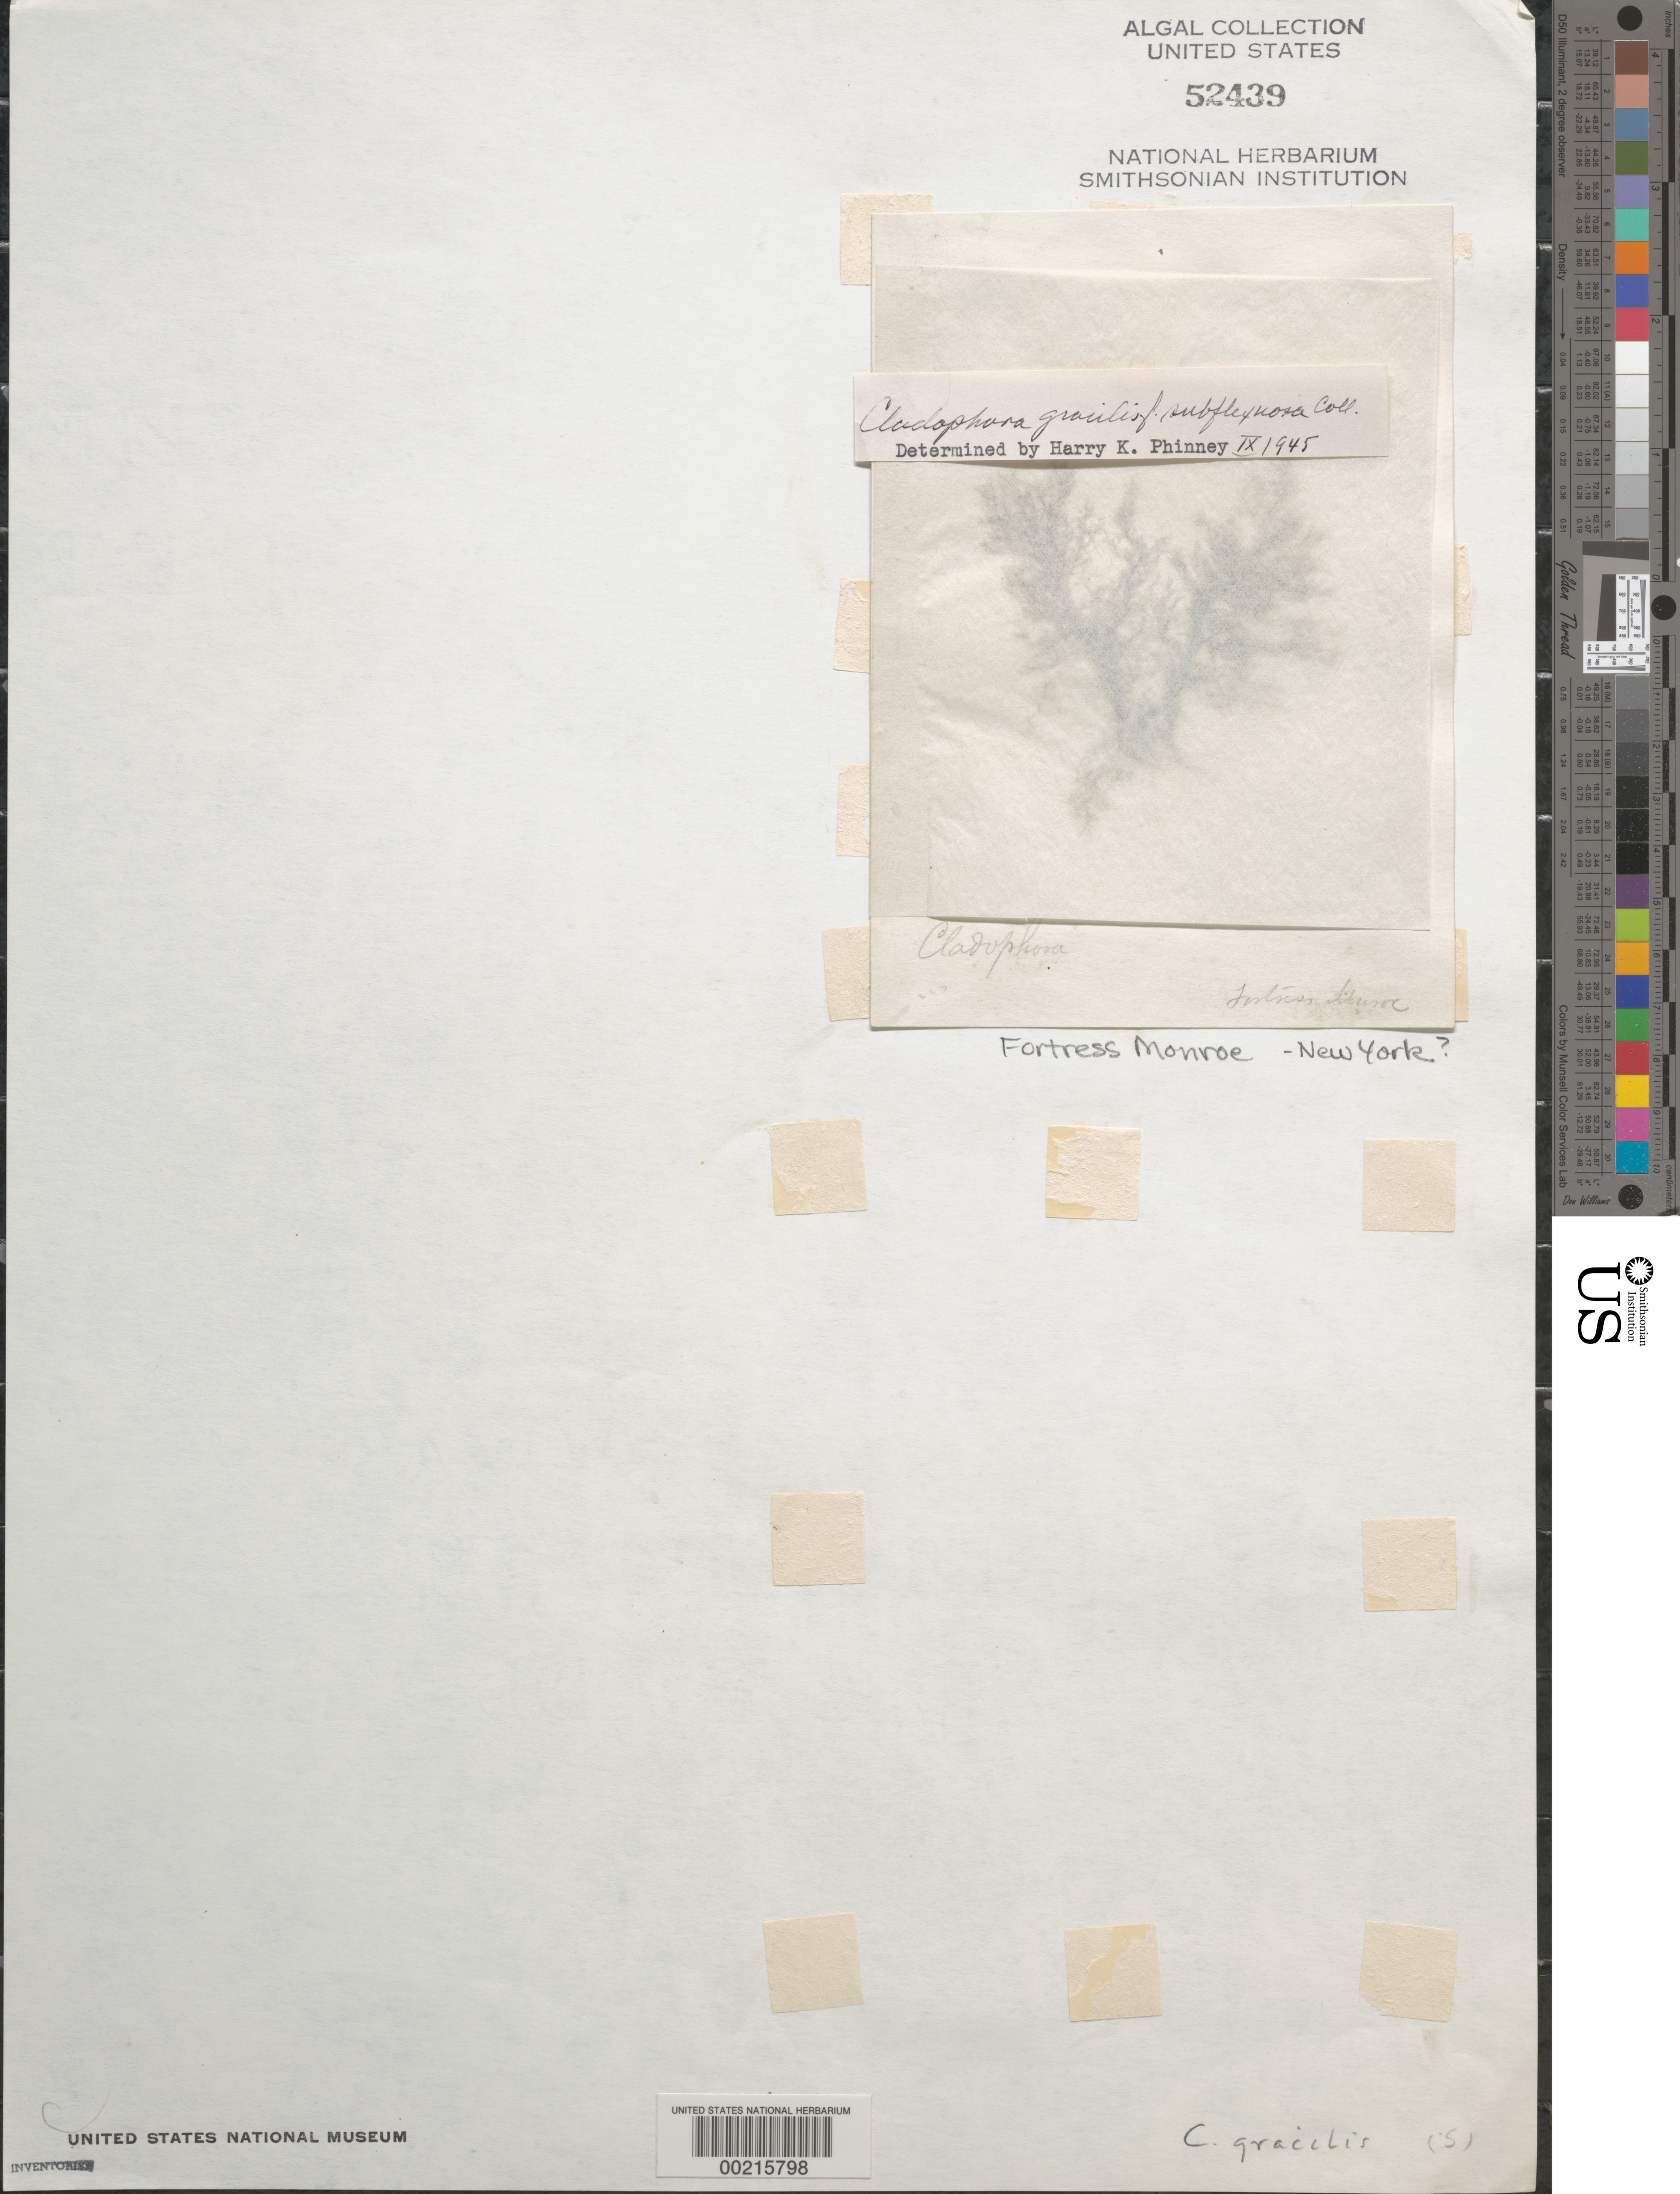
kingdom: Plantae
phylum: Chlorophyta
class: Ulvophyceae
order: Cladophorales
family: Cladophoraceae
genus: Cladophora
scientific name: Cladophora gracilis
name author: (Griff.) Kütz.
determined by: Phinney, H. K.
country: United States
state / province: New York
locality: Fortress Monroe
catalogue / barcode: US 52439